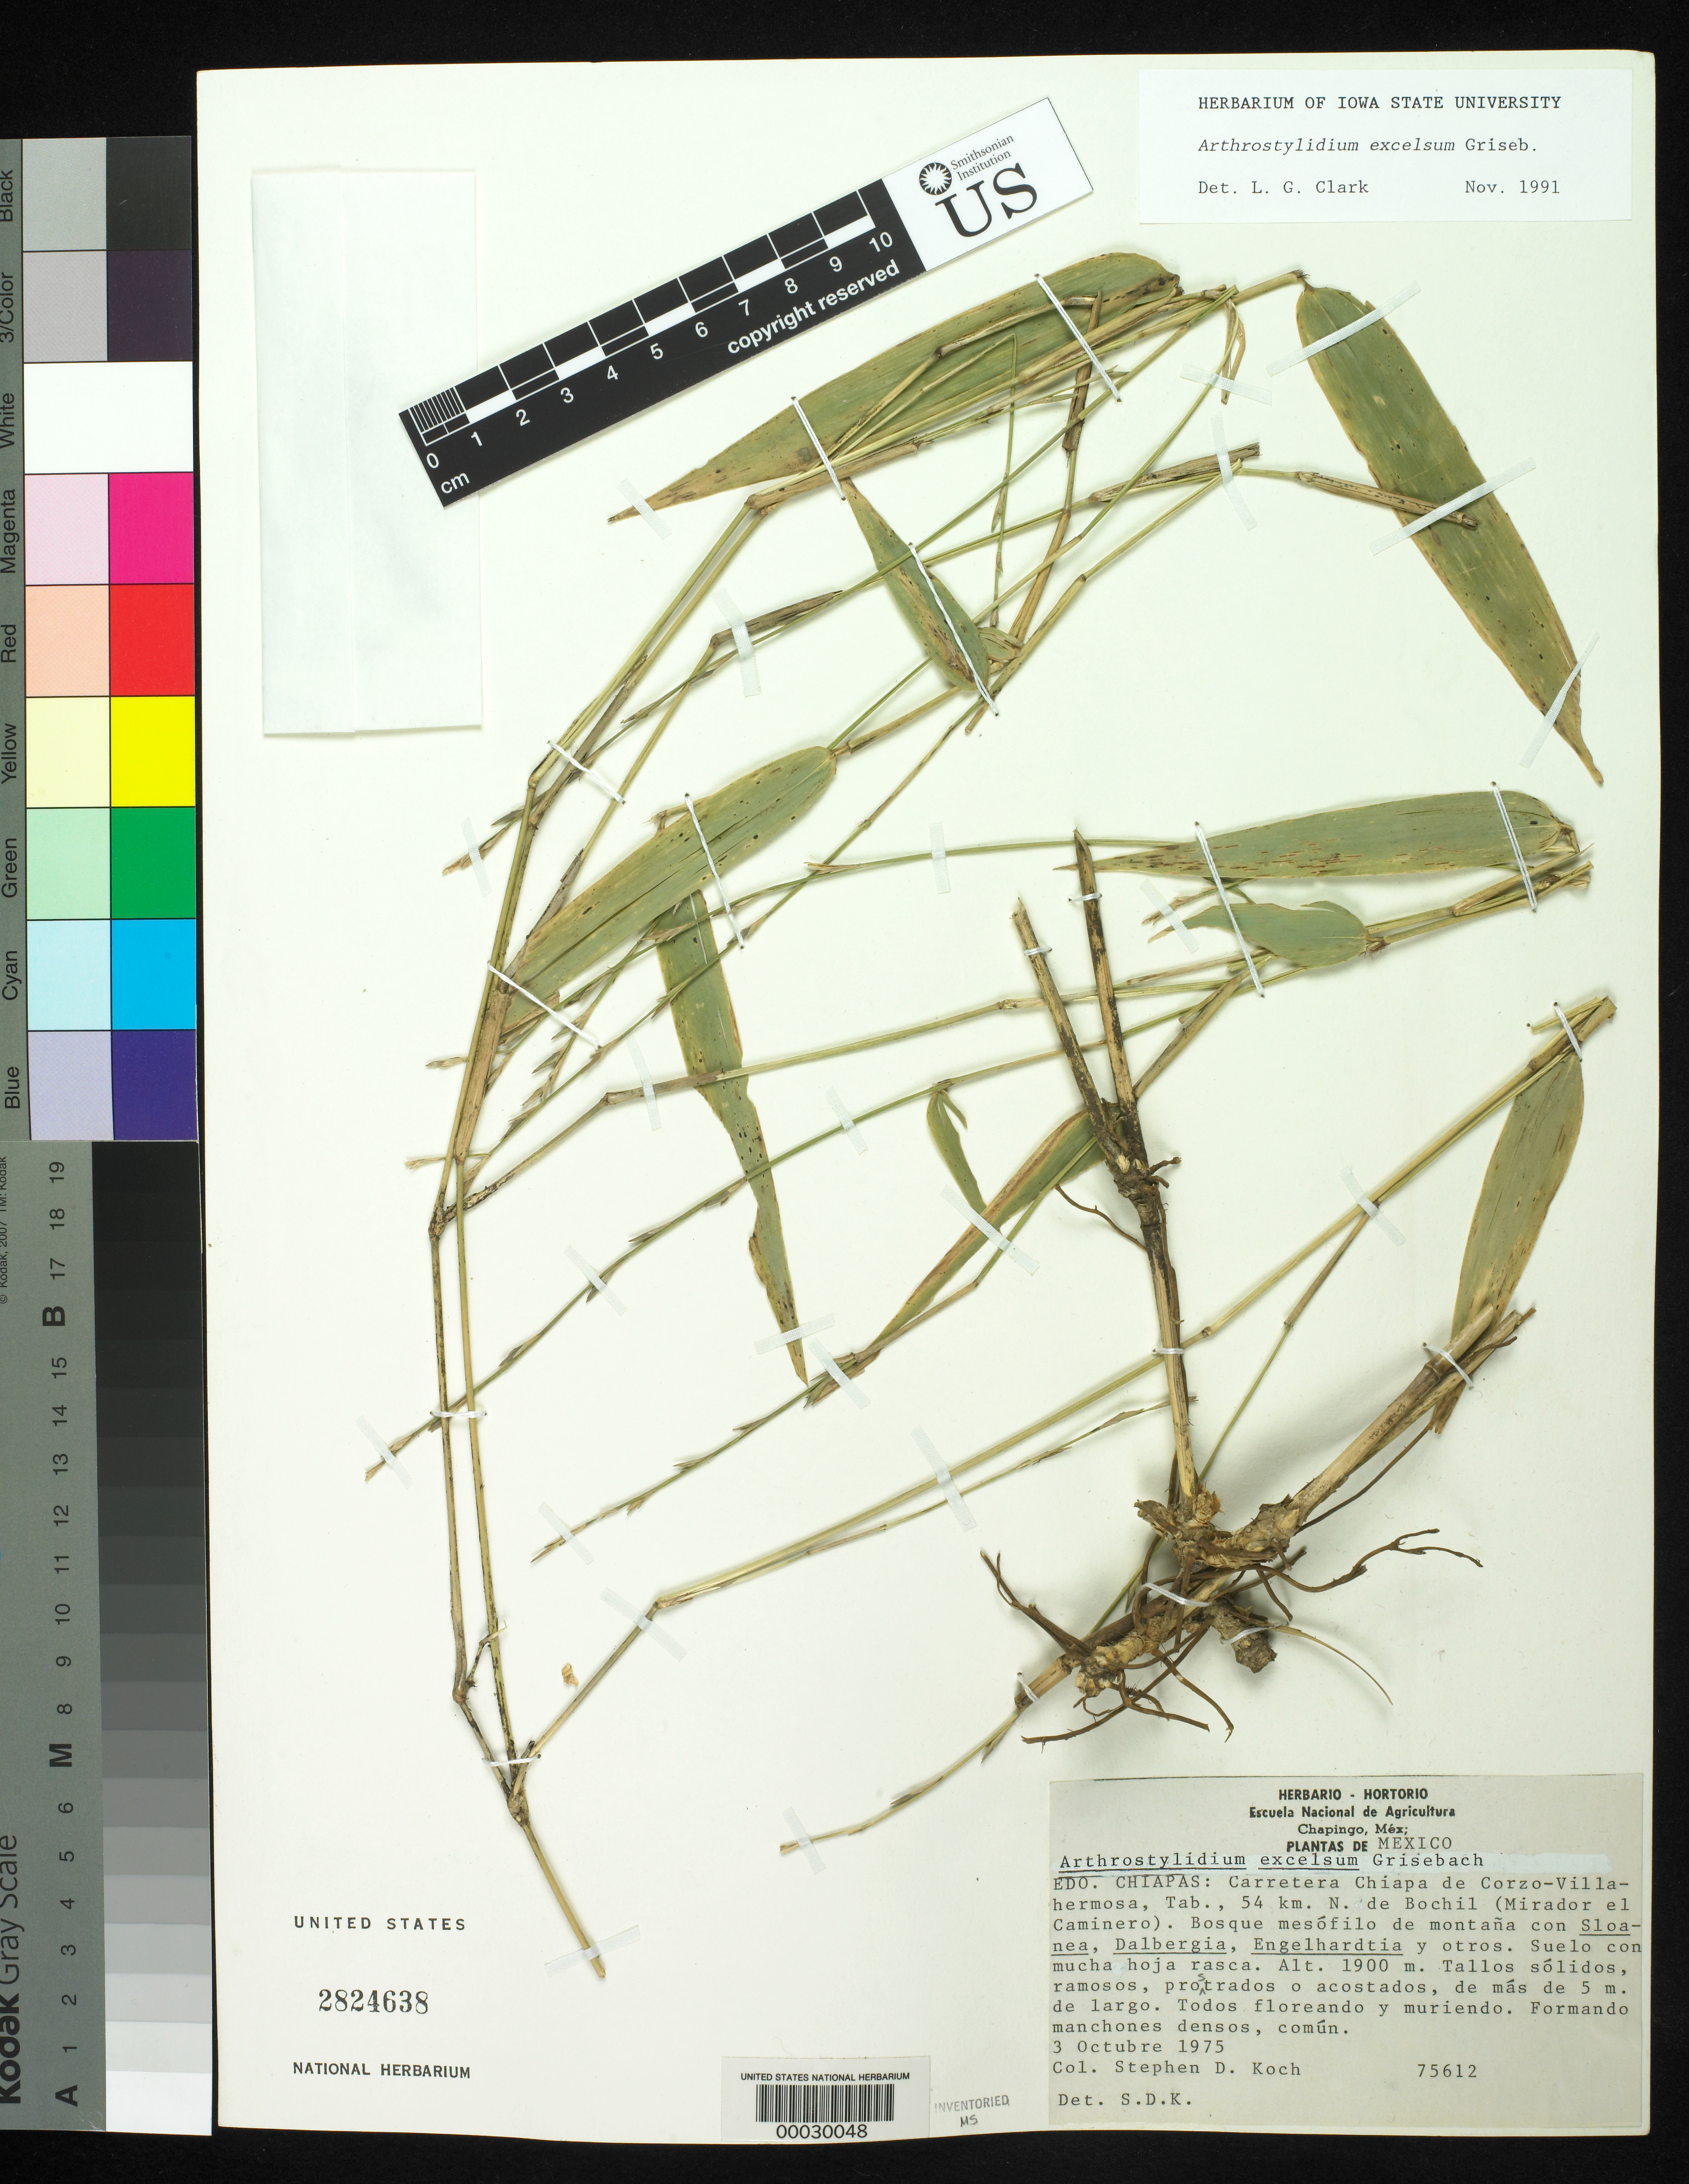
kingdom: Plantae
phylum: Tracheophyta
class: Liliopsida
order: Poales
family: Poaceae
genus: Arthrostylidium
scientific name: Arthrostylidium excelsum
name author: Griseb.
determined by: Clark, Lynn G., (ISC), Iowa State University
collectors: S. D. Koch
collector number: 75612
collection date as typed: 03 Oct 1975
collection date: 1975-10-03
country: Mexico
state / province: Chiapas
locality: Carretera Chiapa de Corzo - Villa Hermosa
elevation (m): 1900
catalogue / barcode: US 2824638